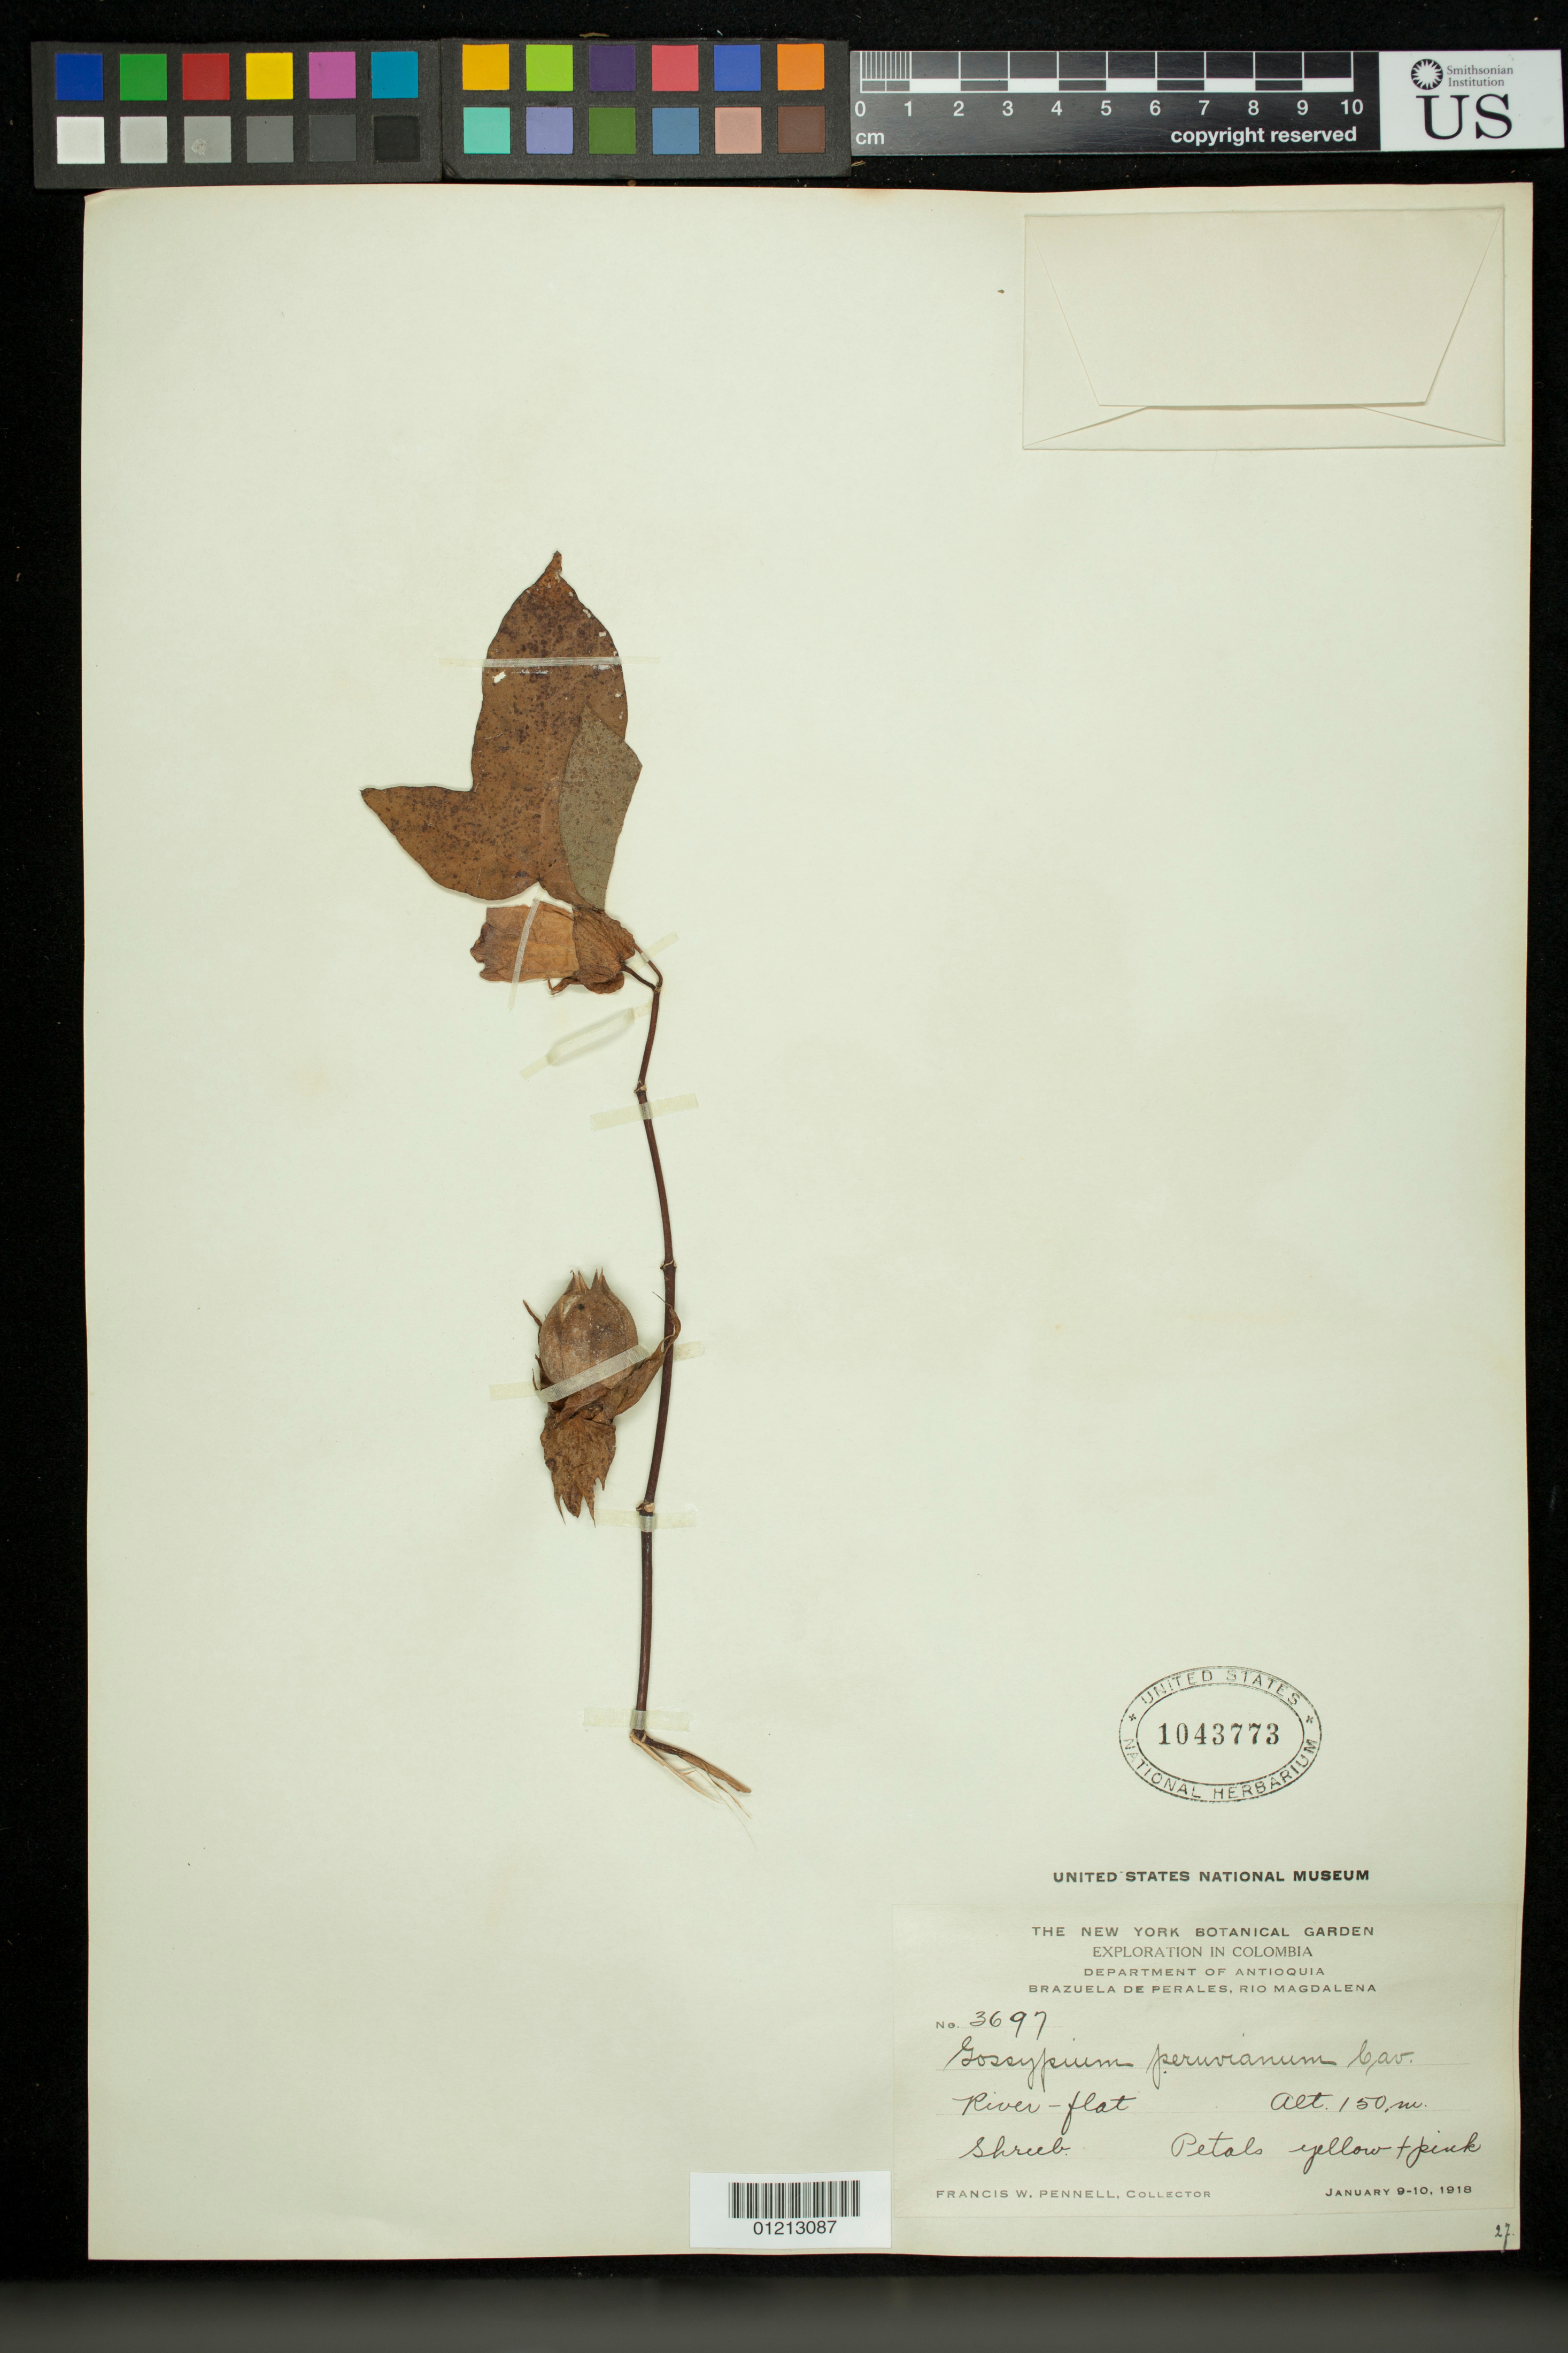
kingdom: Plantae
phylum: Tracheophyta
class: Magnoliopsida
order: Malvales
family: Malvaceae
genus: Gossypium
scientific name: Gossypium peruvianum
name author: Cav.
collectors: F. W. Pennell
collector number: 3697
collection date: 1918-01-09/1918-01-10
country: Colombia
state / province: Antioquia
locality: Brazuela de Perales, Rio Magdalena. River-flat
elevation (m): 150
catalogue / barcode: US 1043773